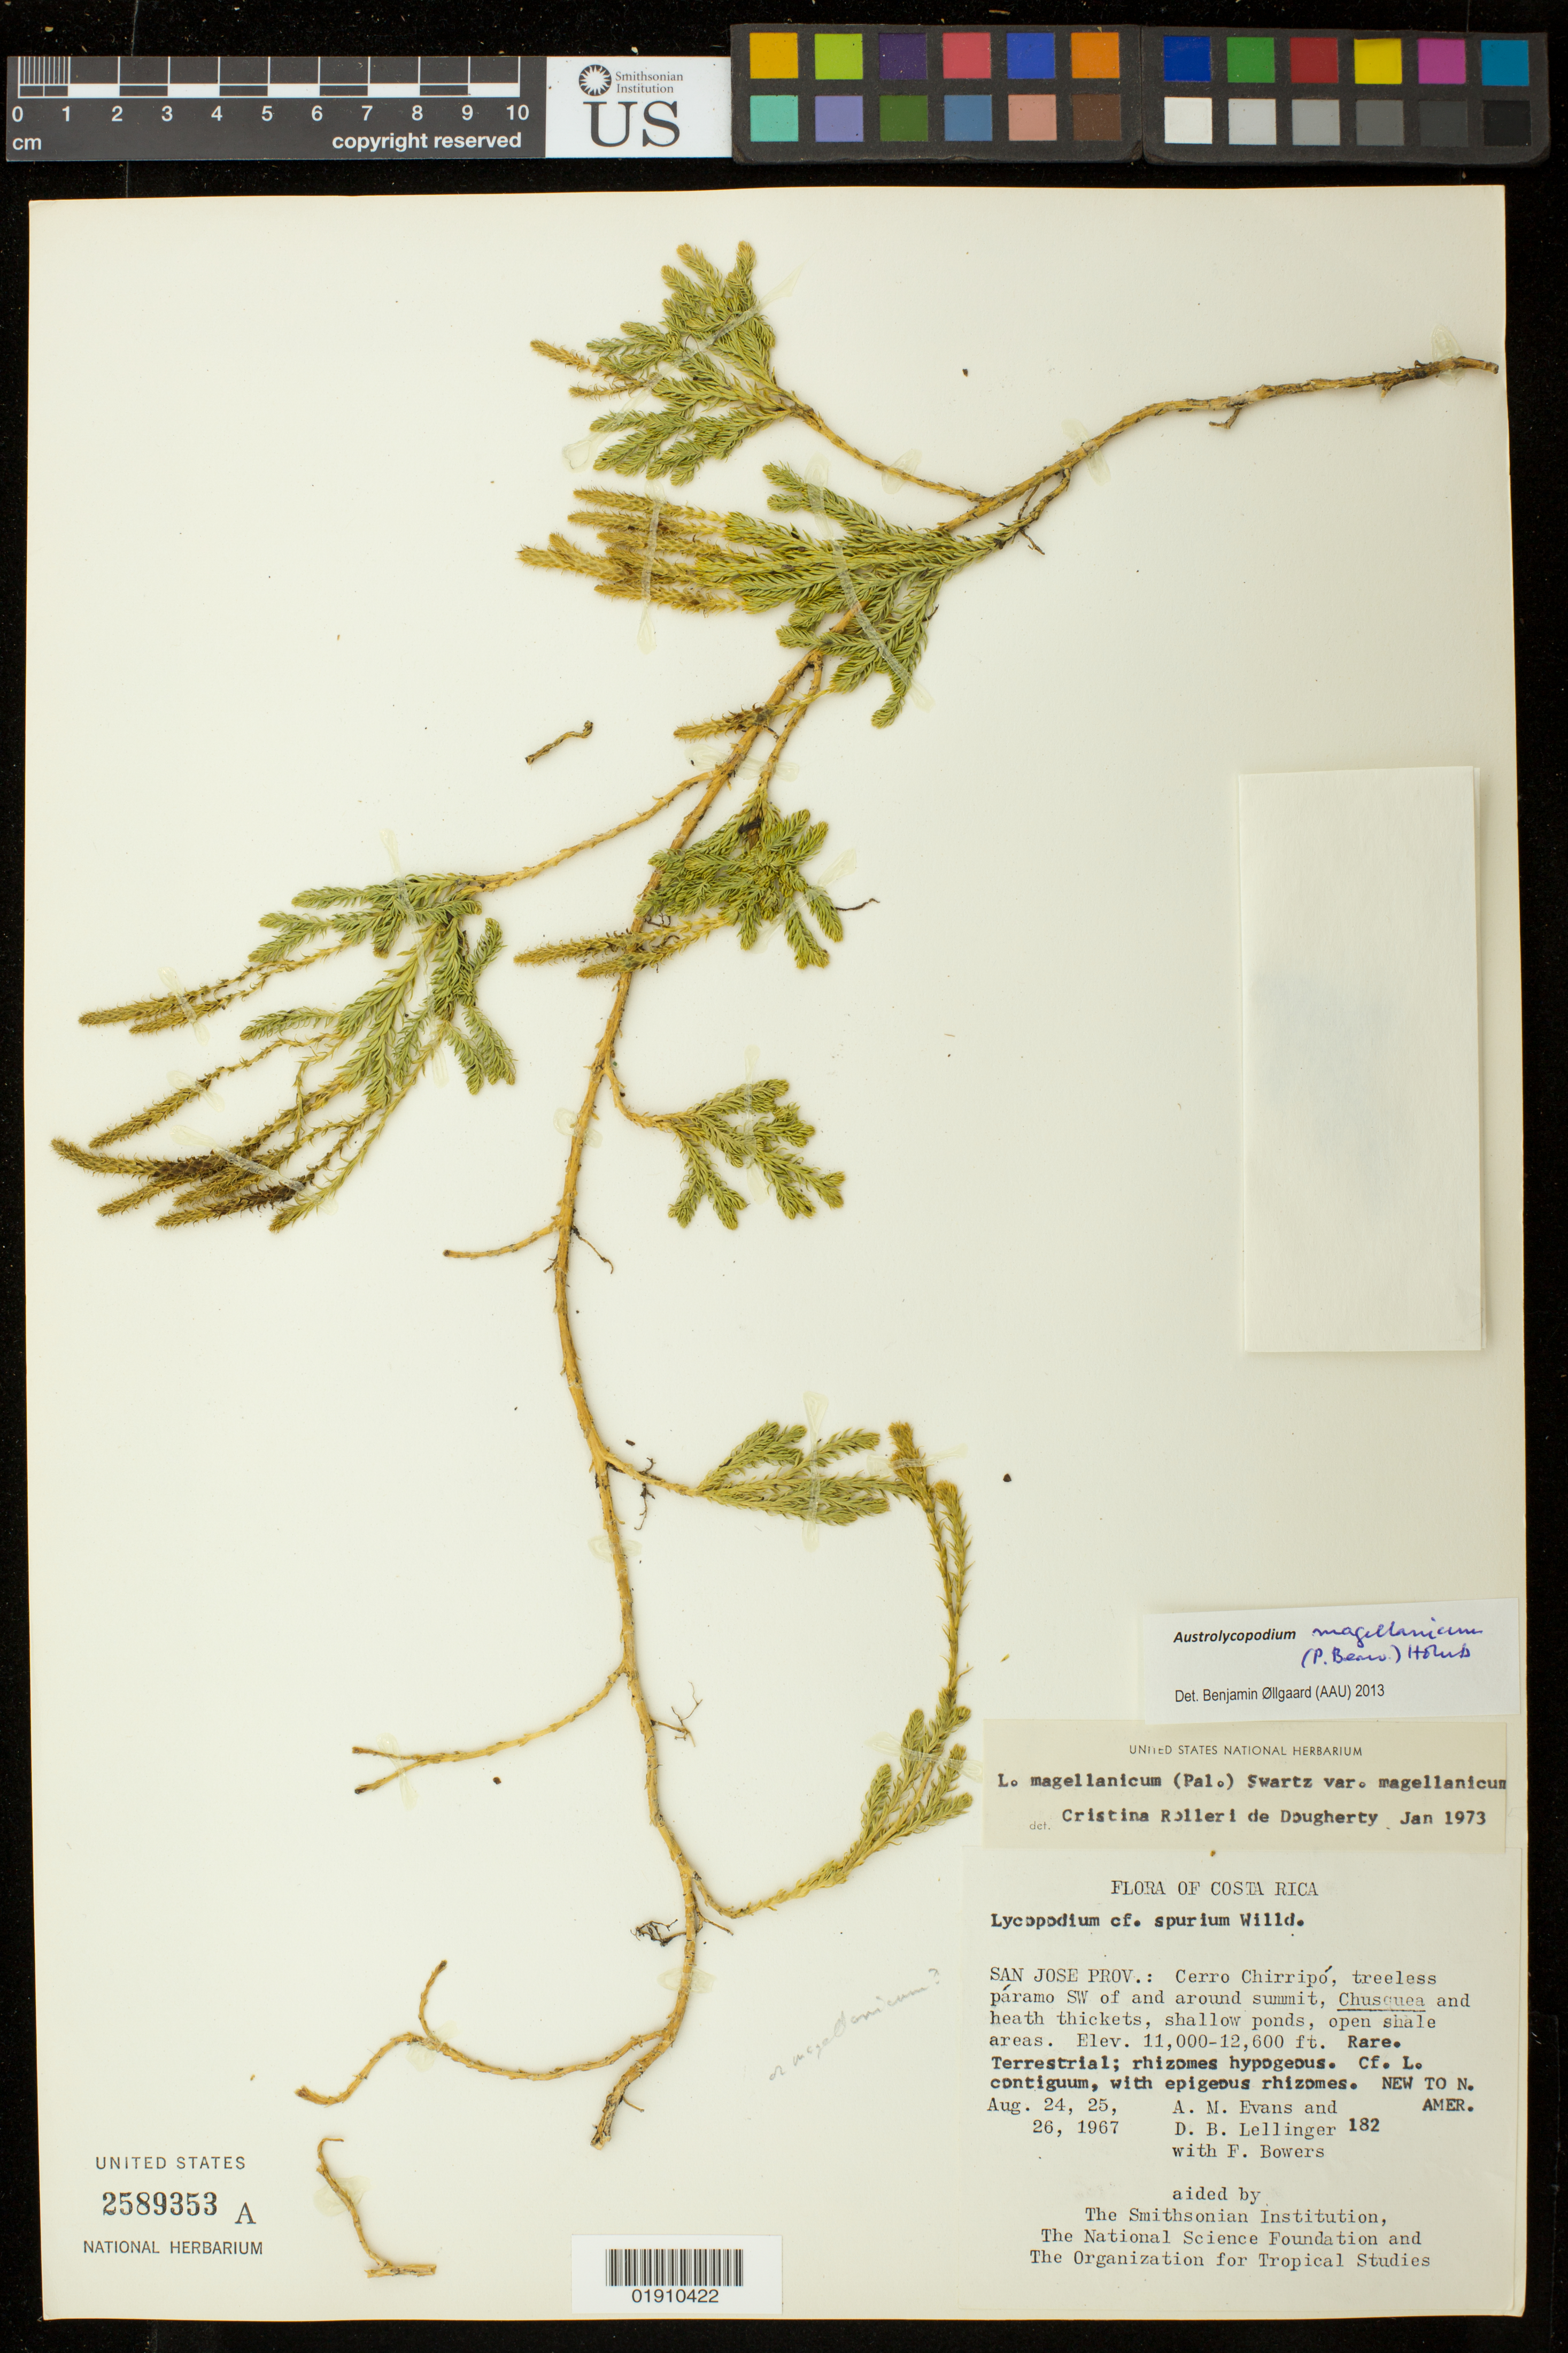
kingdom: Plantae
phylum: Tracheophyta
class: Lycopodiopsida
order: Lycopodiales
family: Lycopodiaceae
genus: Austrolycopodium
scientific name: Austrolycopodium magellanicum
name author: (P. Beauv.) Holub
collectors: A. M. Evans, D. B. Lellinger & F. Bowers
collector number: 182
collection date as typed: Aug. 24,25,26, 1967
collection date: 1967-08-24/1967-08-26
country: Costa Rica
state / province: San José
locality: San Jose Prov.: Cerro Chirripo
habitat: treeless paramo SW of and around summit, Chusquea and heath thickets, shallow ponds, open shale areas.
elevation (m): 3353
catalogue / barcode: US 2589353A